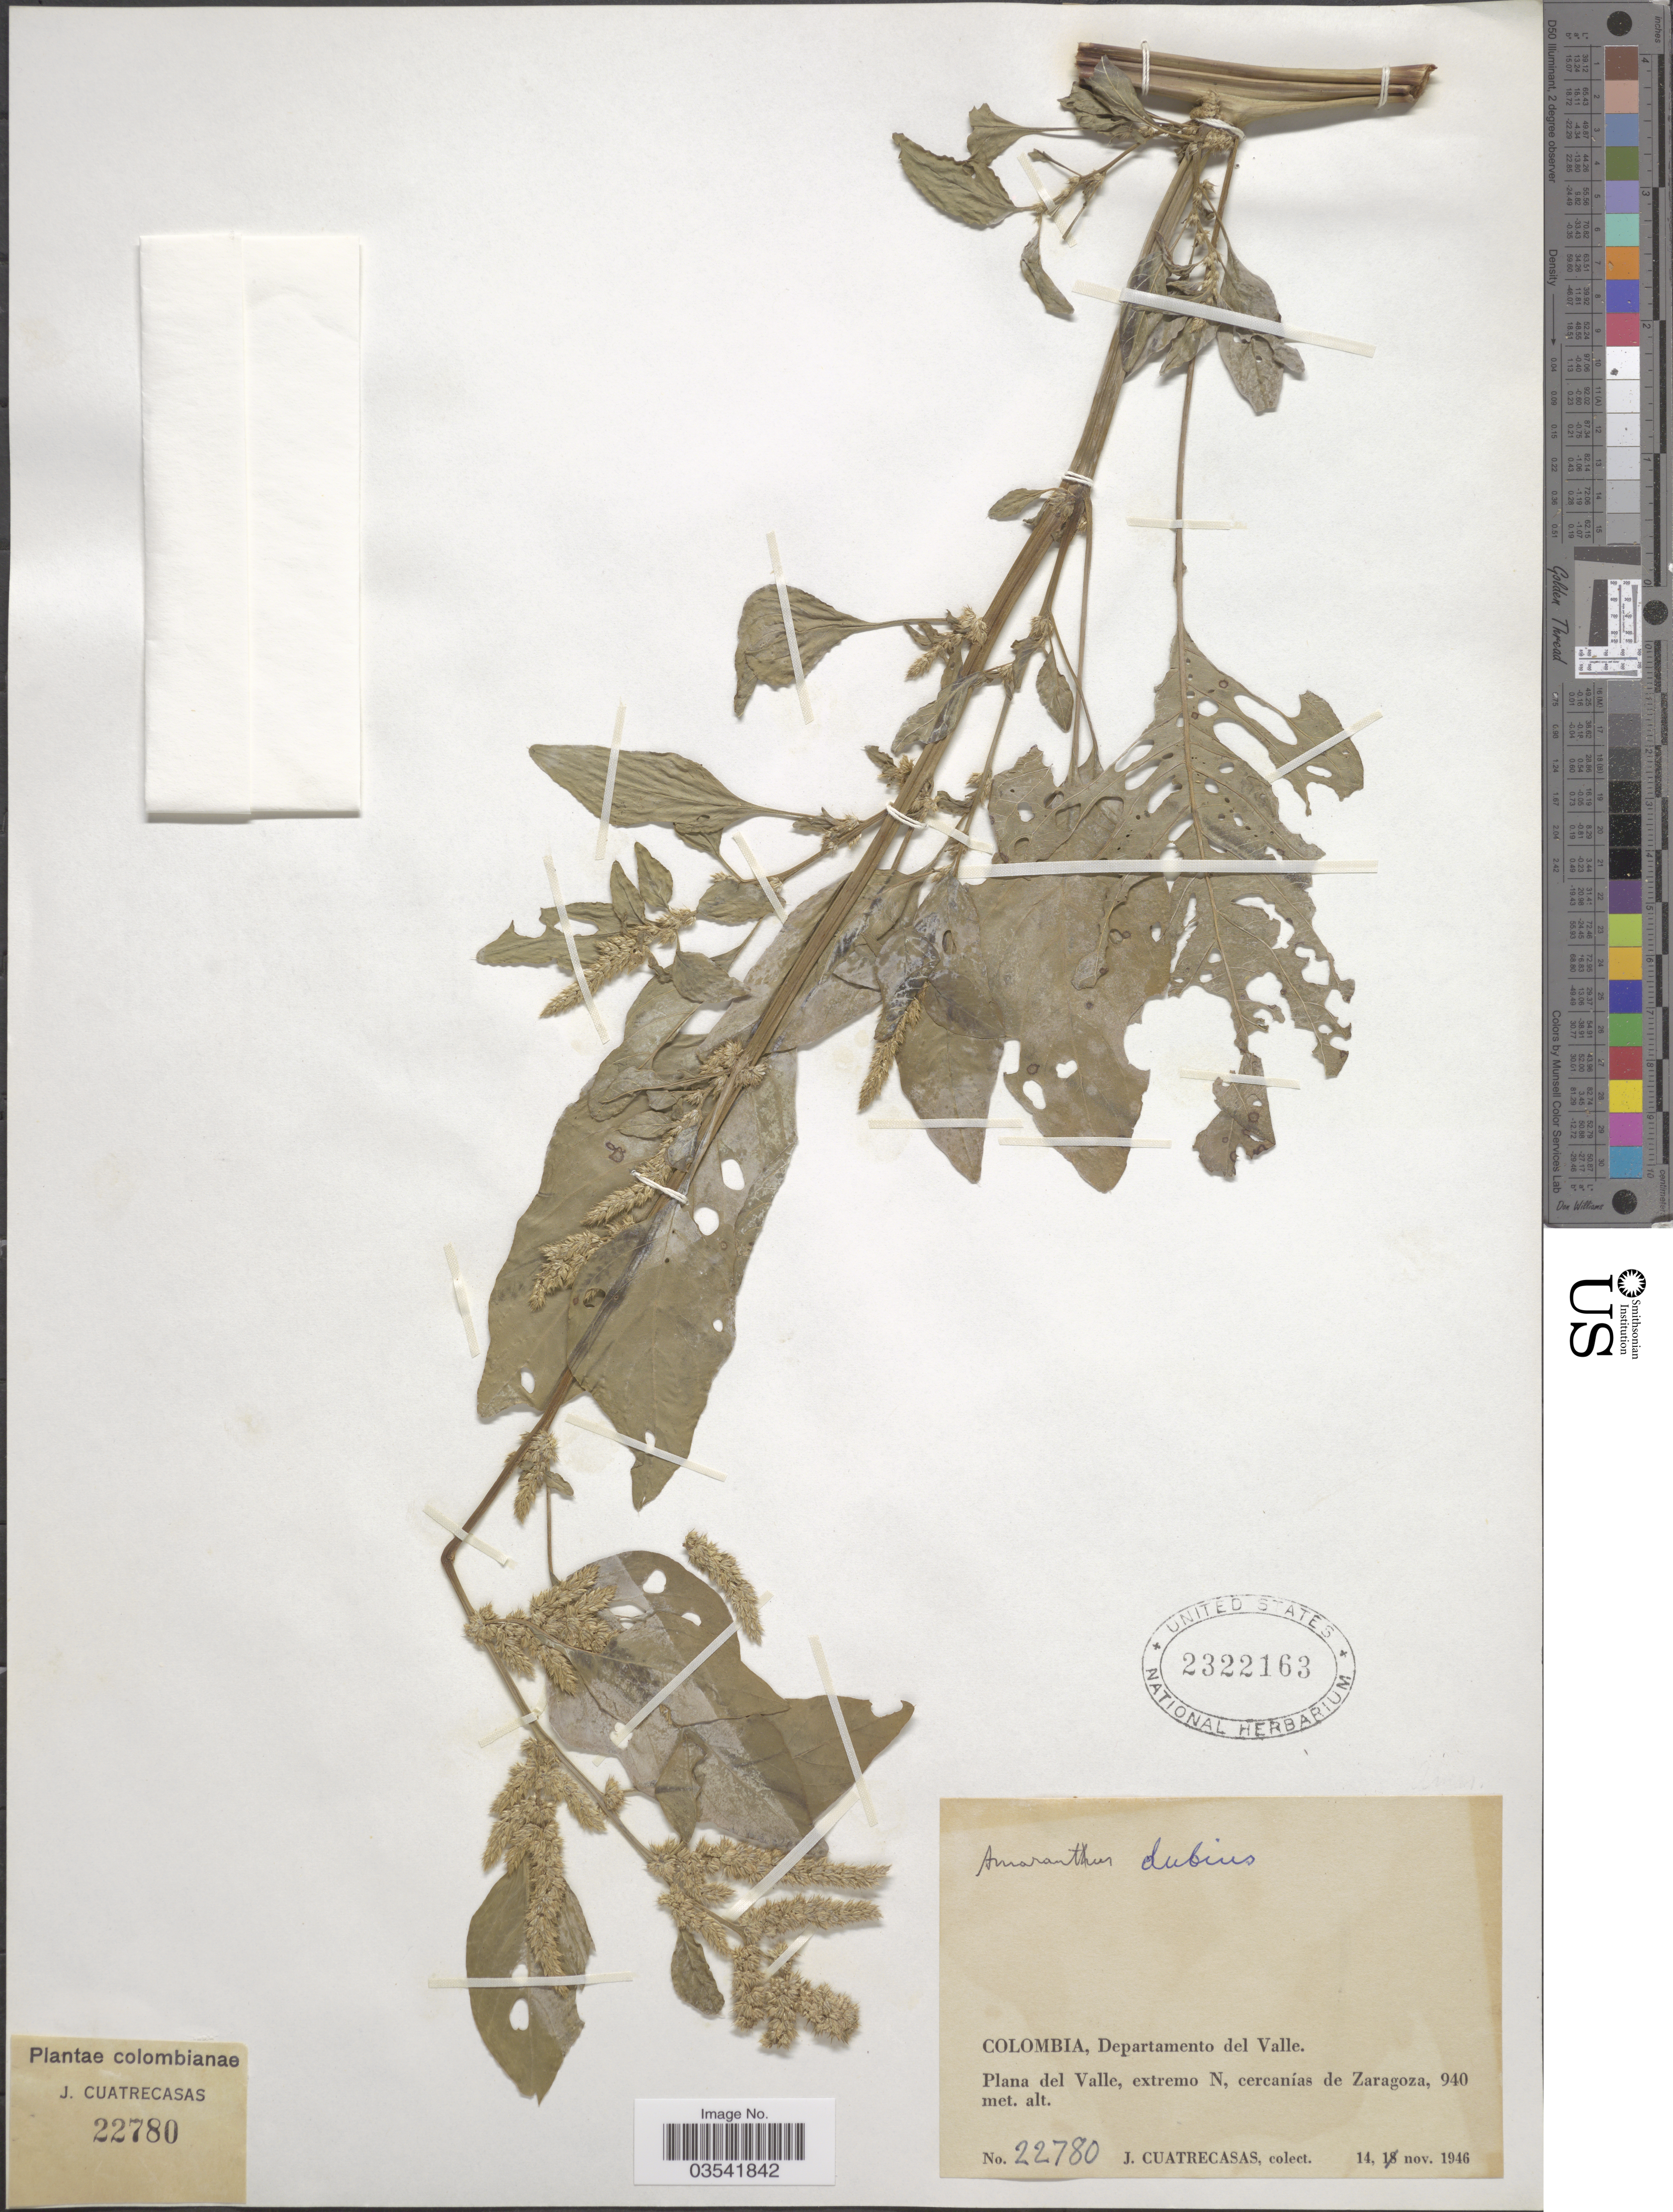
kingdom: Plantae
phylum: Tracheophyta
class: Magnoliopsida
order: Caryophyllales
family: Amaranthaceae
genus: Amaranthus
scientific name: Amaranthus dubius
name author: Mart. ex Thell.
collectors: J. Cuatrecasas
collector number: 22780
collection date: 1946-11-14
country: Colombia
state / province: Valle del Cauca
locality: Departamento del Valle. Plana del Valle, extremo N, cercanías de Zaragoza.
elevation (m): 940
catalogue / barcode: US 2322163